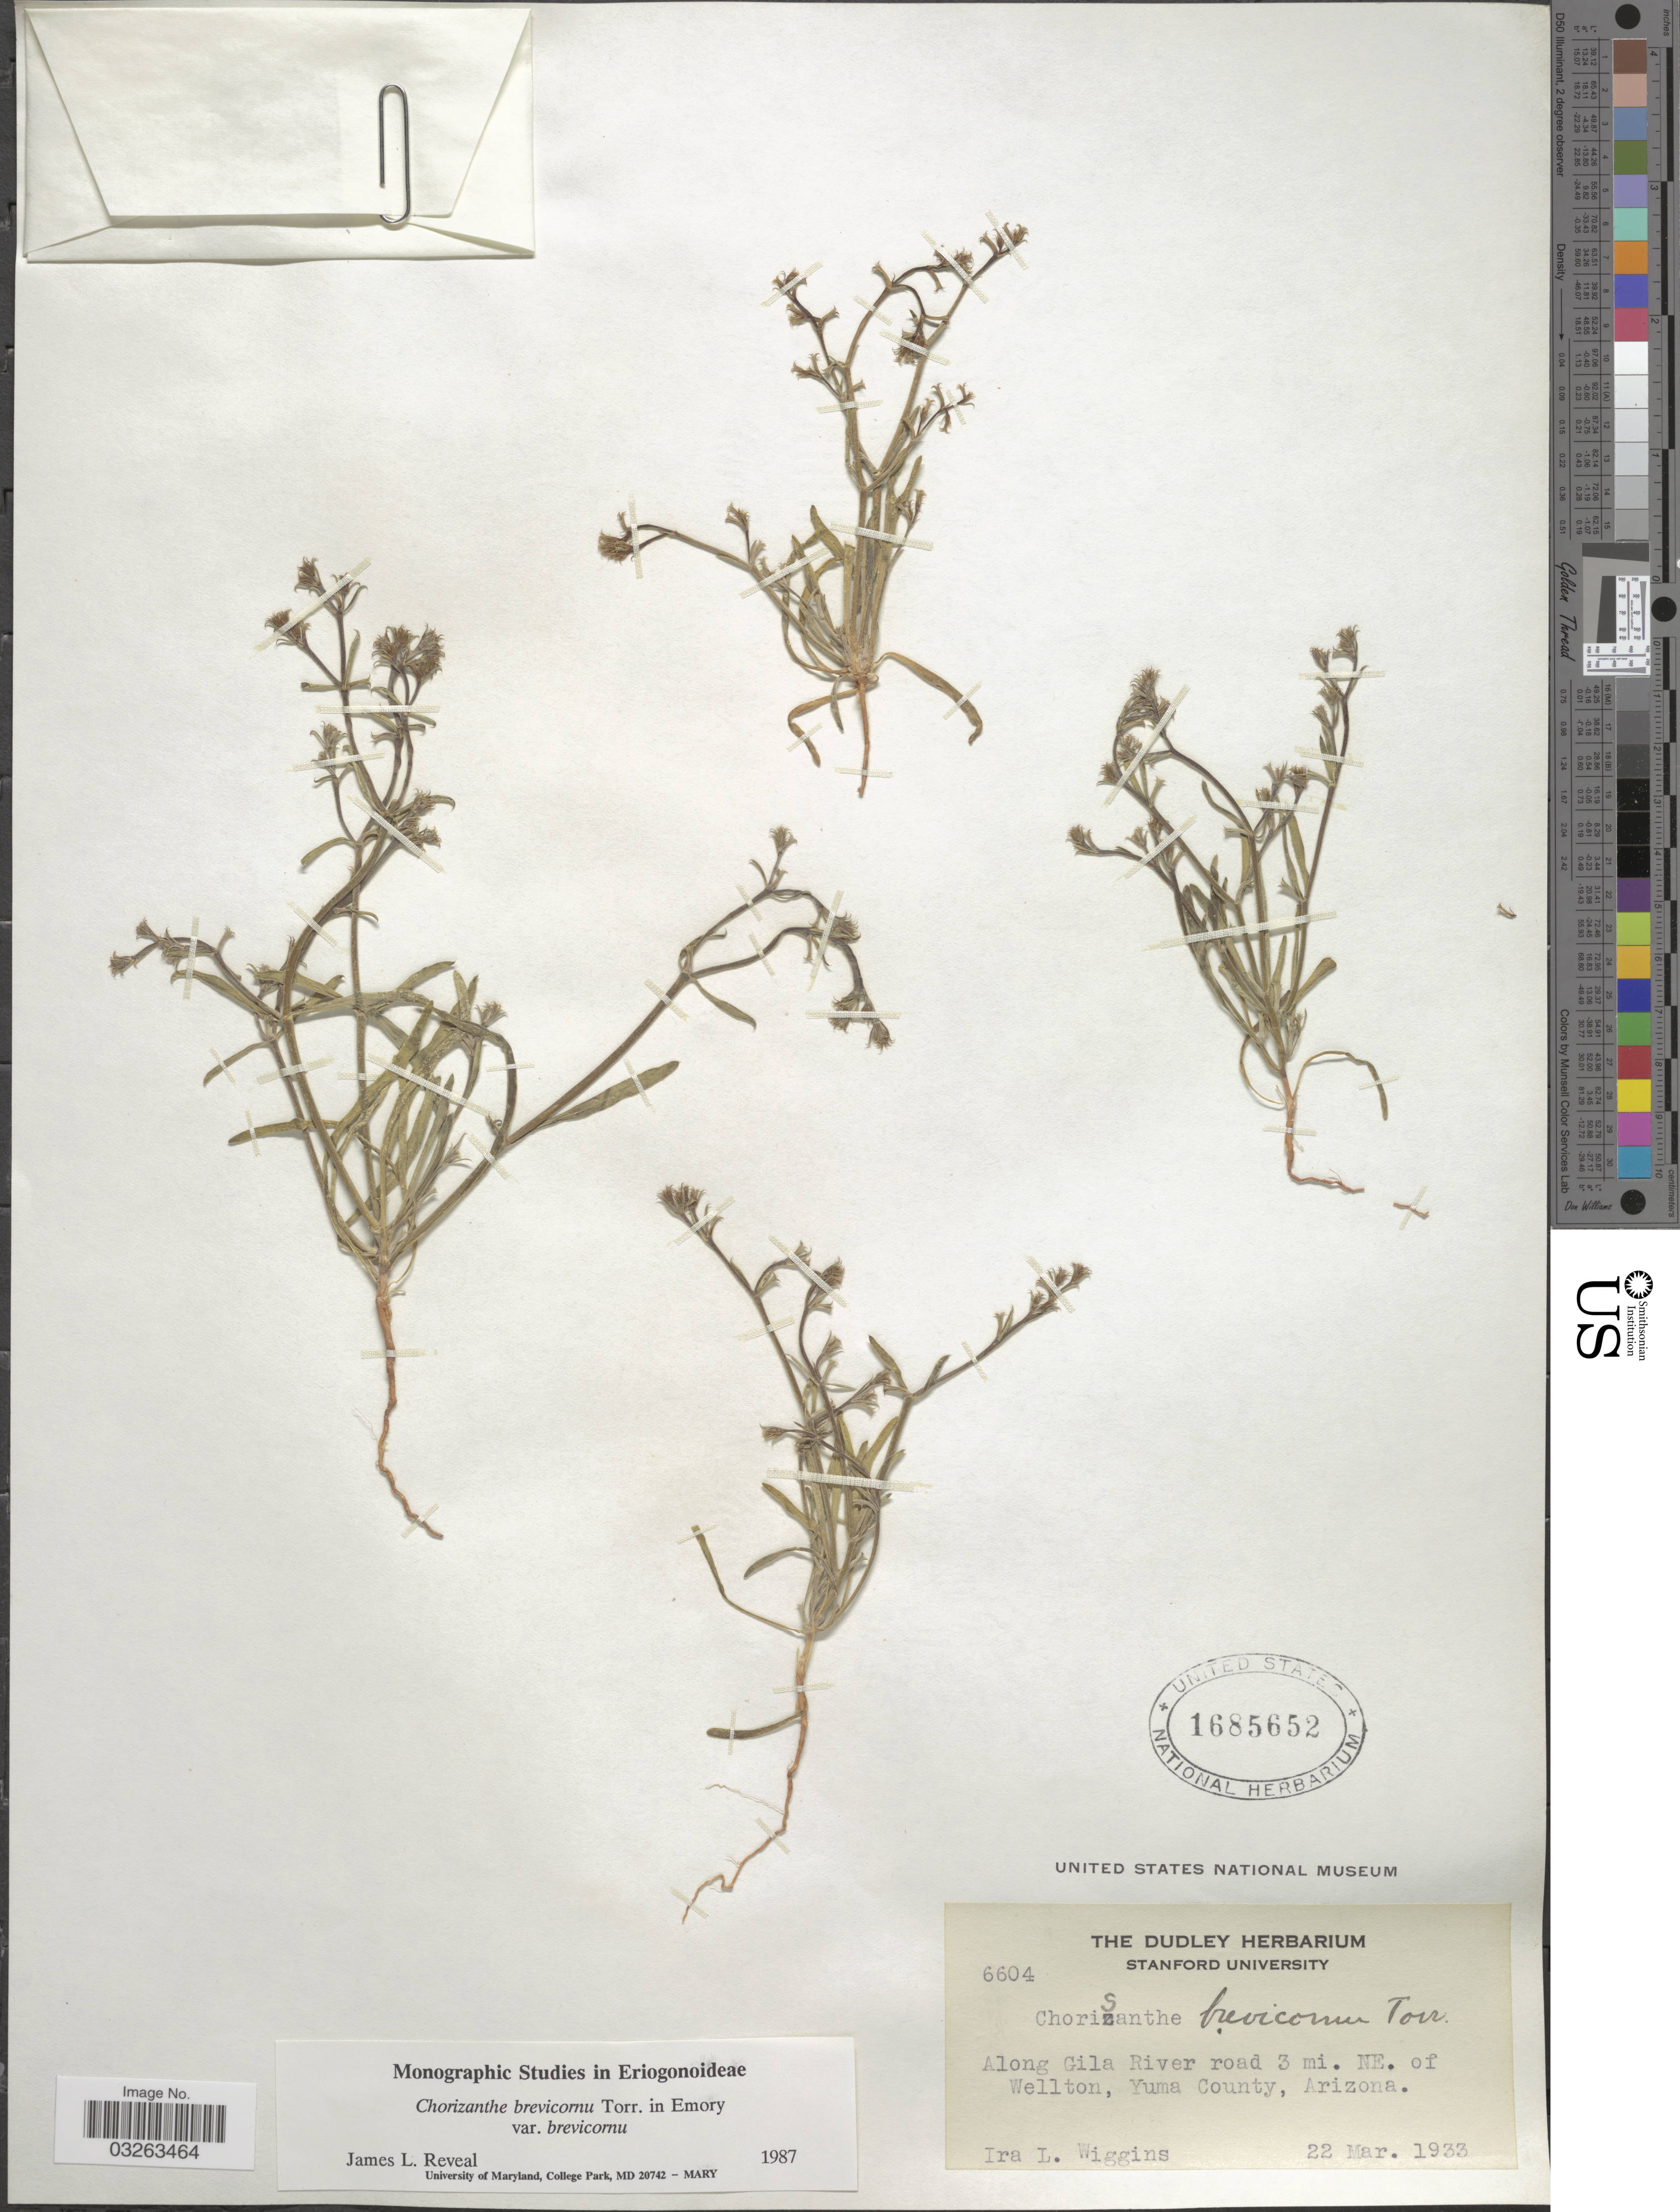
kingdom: Plantae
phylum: Tracheophyta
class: Magnoliopsida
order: Caryophyllales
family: Polygonaceae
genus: Chorizanthe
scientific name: Chorizanthe brevicornu var. brevicornu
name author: Torr.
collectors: I. L. Wiggins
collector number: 6604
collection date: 1933-03-22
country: United States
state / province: Arizona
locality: Along Gila River road 3 mi. NE. of Wellton, Yuma County.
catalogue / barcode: US 1685652